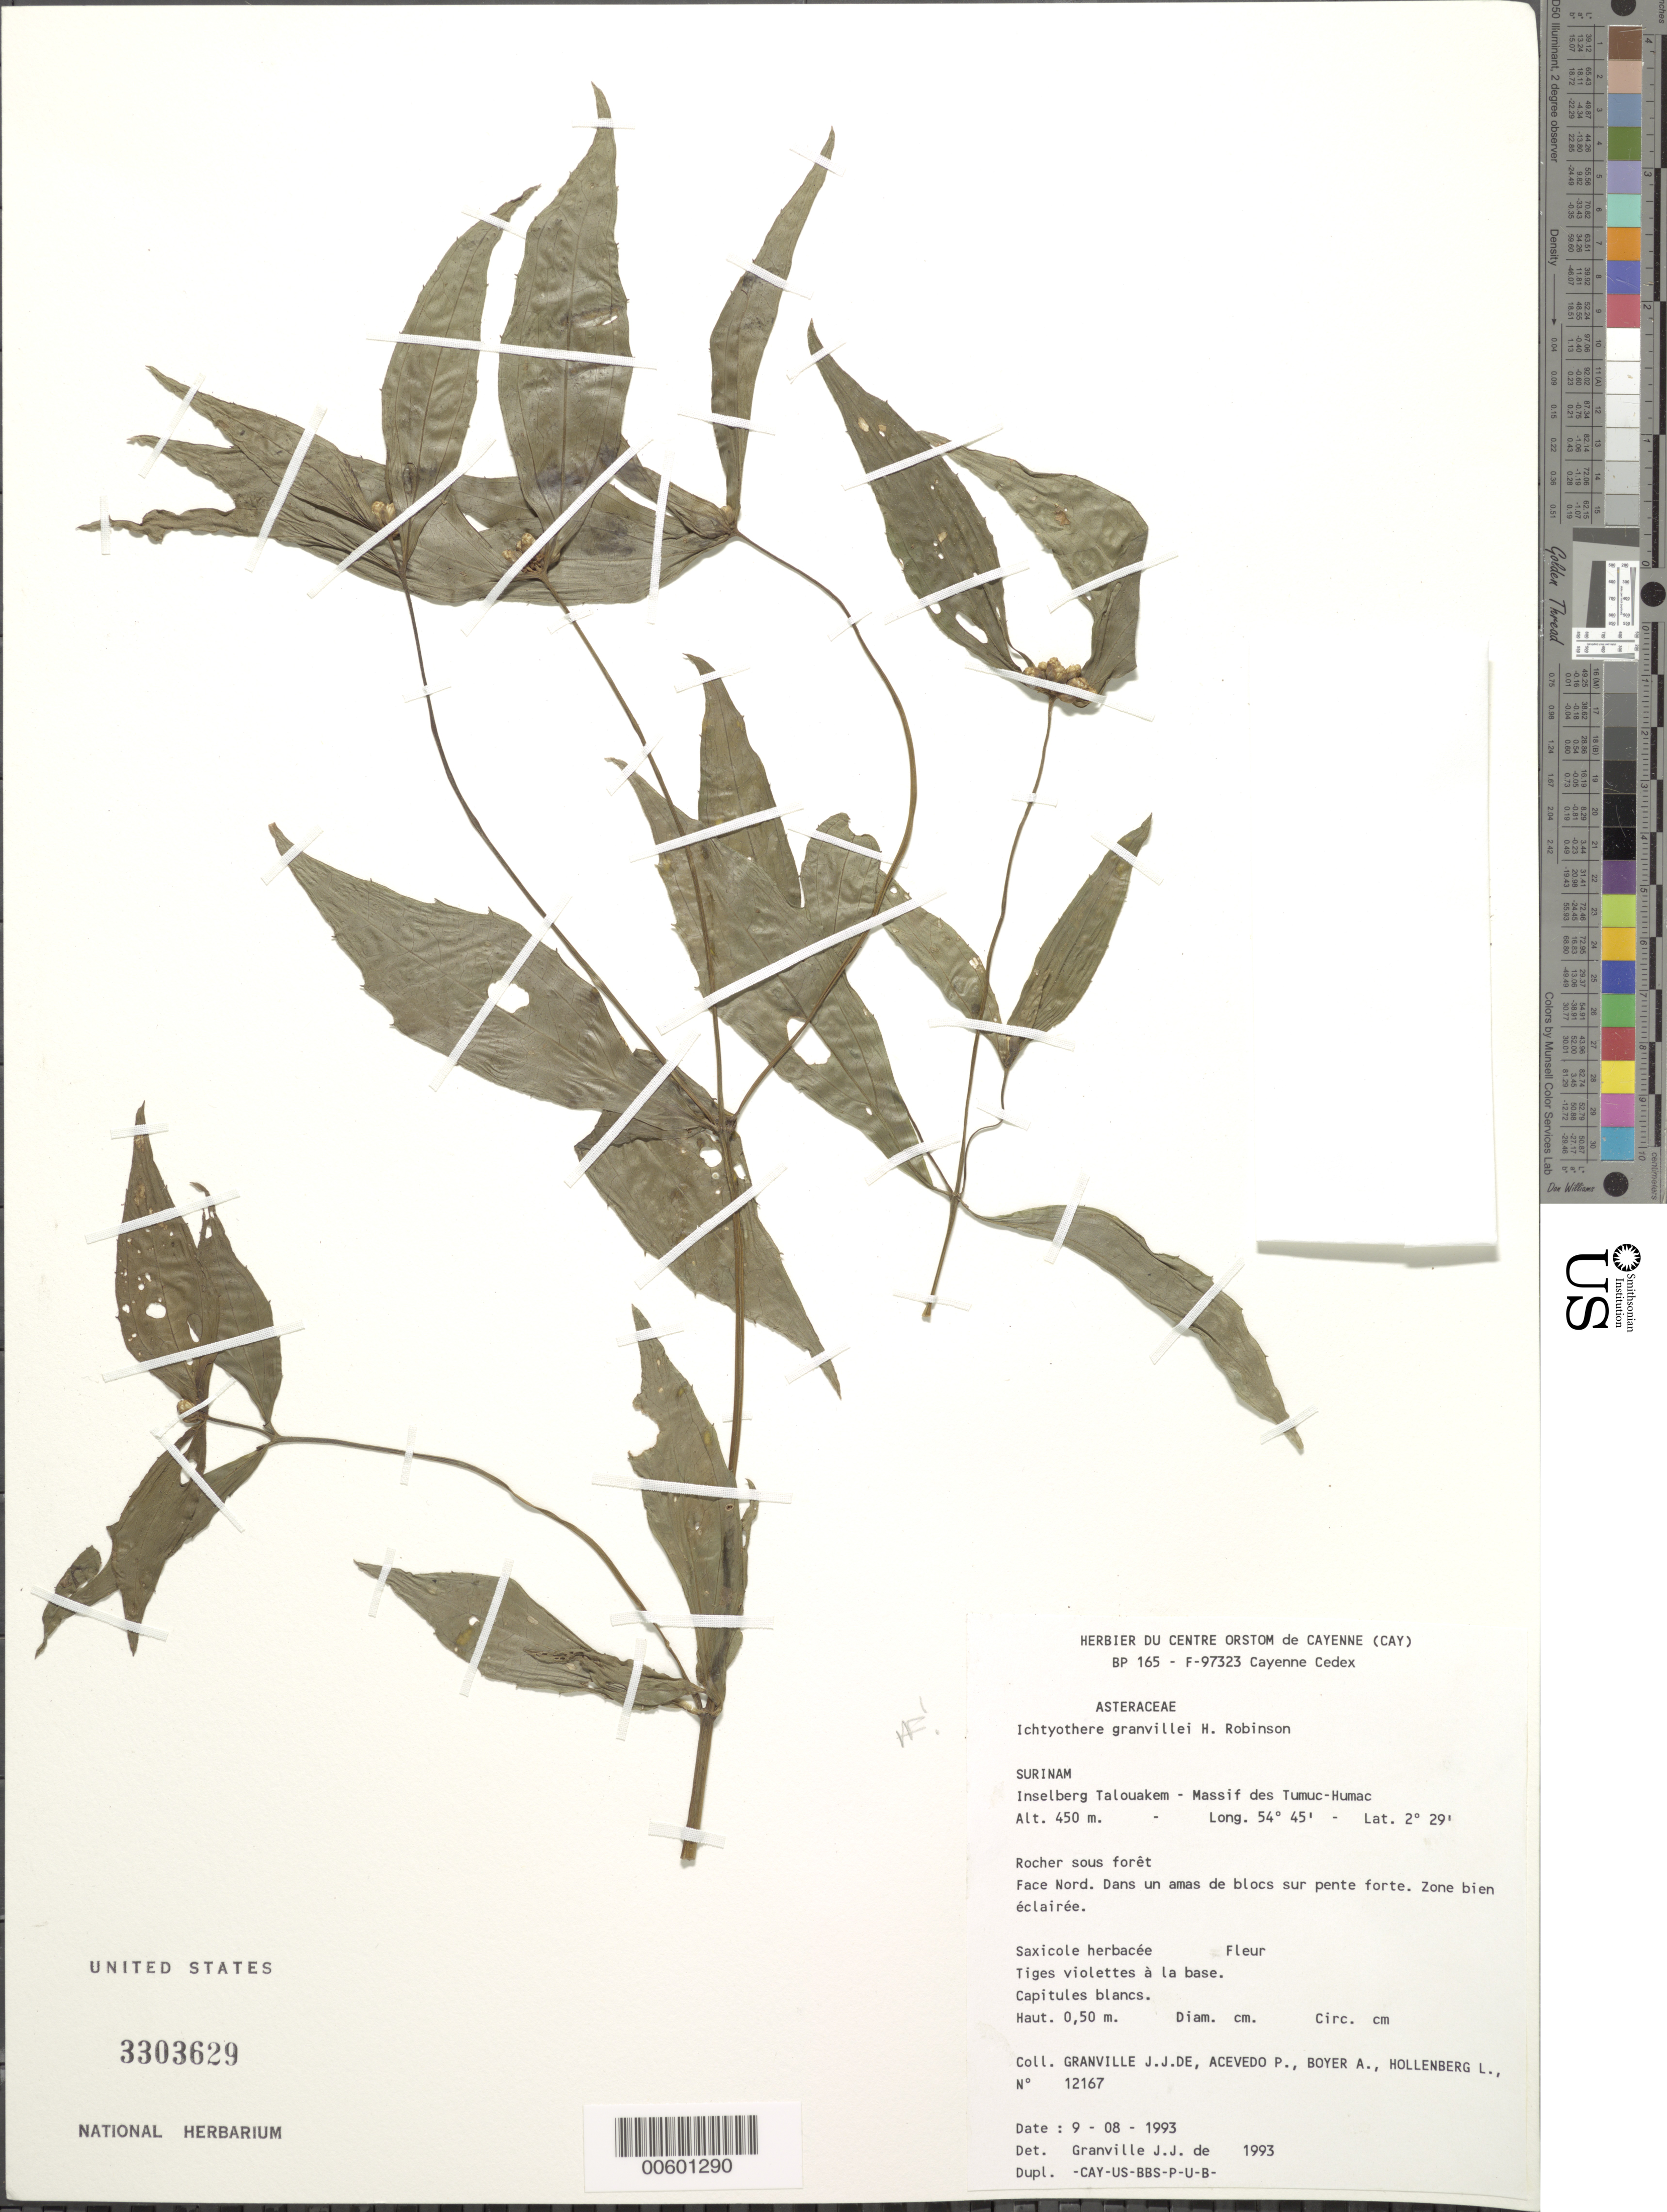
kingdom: Plantae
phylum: Tracheophyta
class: Magnoliopsida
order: Asterales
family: Asteraceae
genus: Ichthyothere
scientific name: Ichthyothere granvillei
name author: H. Rob.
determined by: Granville, J. J. de, (CAY), Institut de Recherche pour le Developpement (IRD) (FRENCH GUIANA)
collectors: J.-J. de Granville, P. Acevedo-Rodr., A. Boyer & L. Hollenberg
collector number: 12167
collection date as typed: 9-Aug-93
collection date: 1993-08-09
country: Suriname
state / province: Sipaliwini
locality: Inselberg Talouakem, Massif des Tumuc-Humac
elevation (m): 450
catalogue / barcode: US 3303629